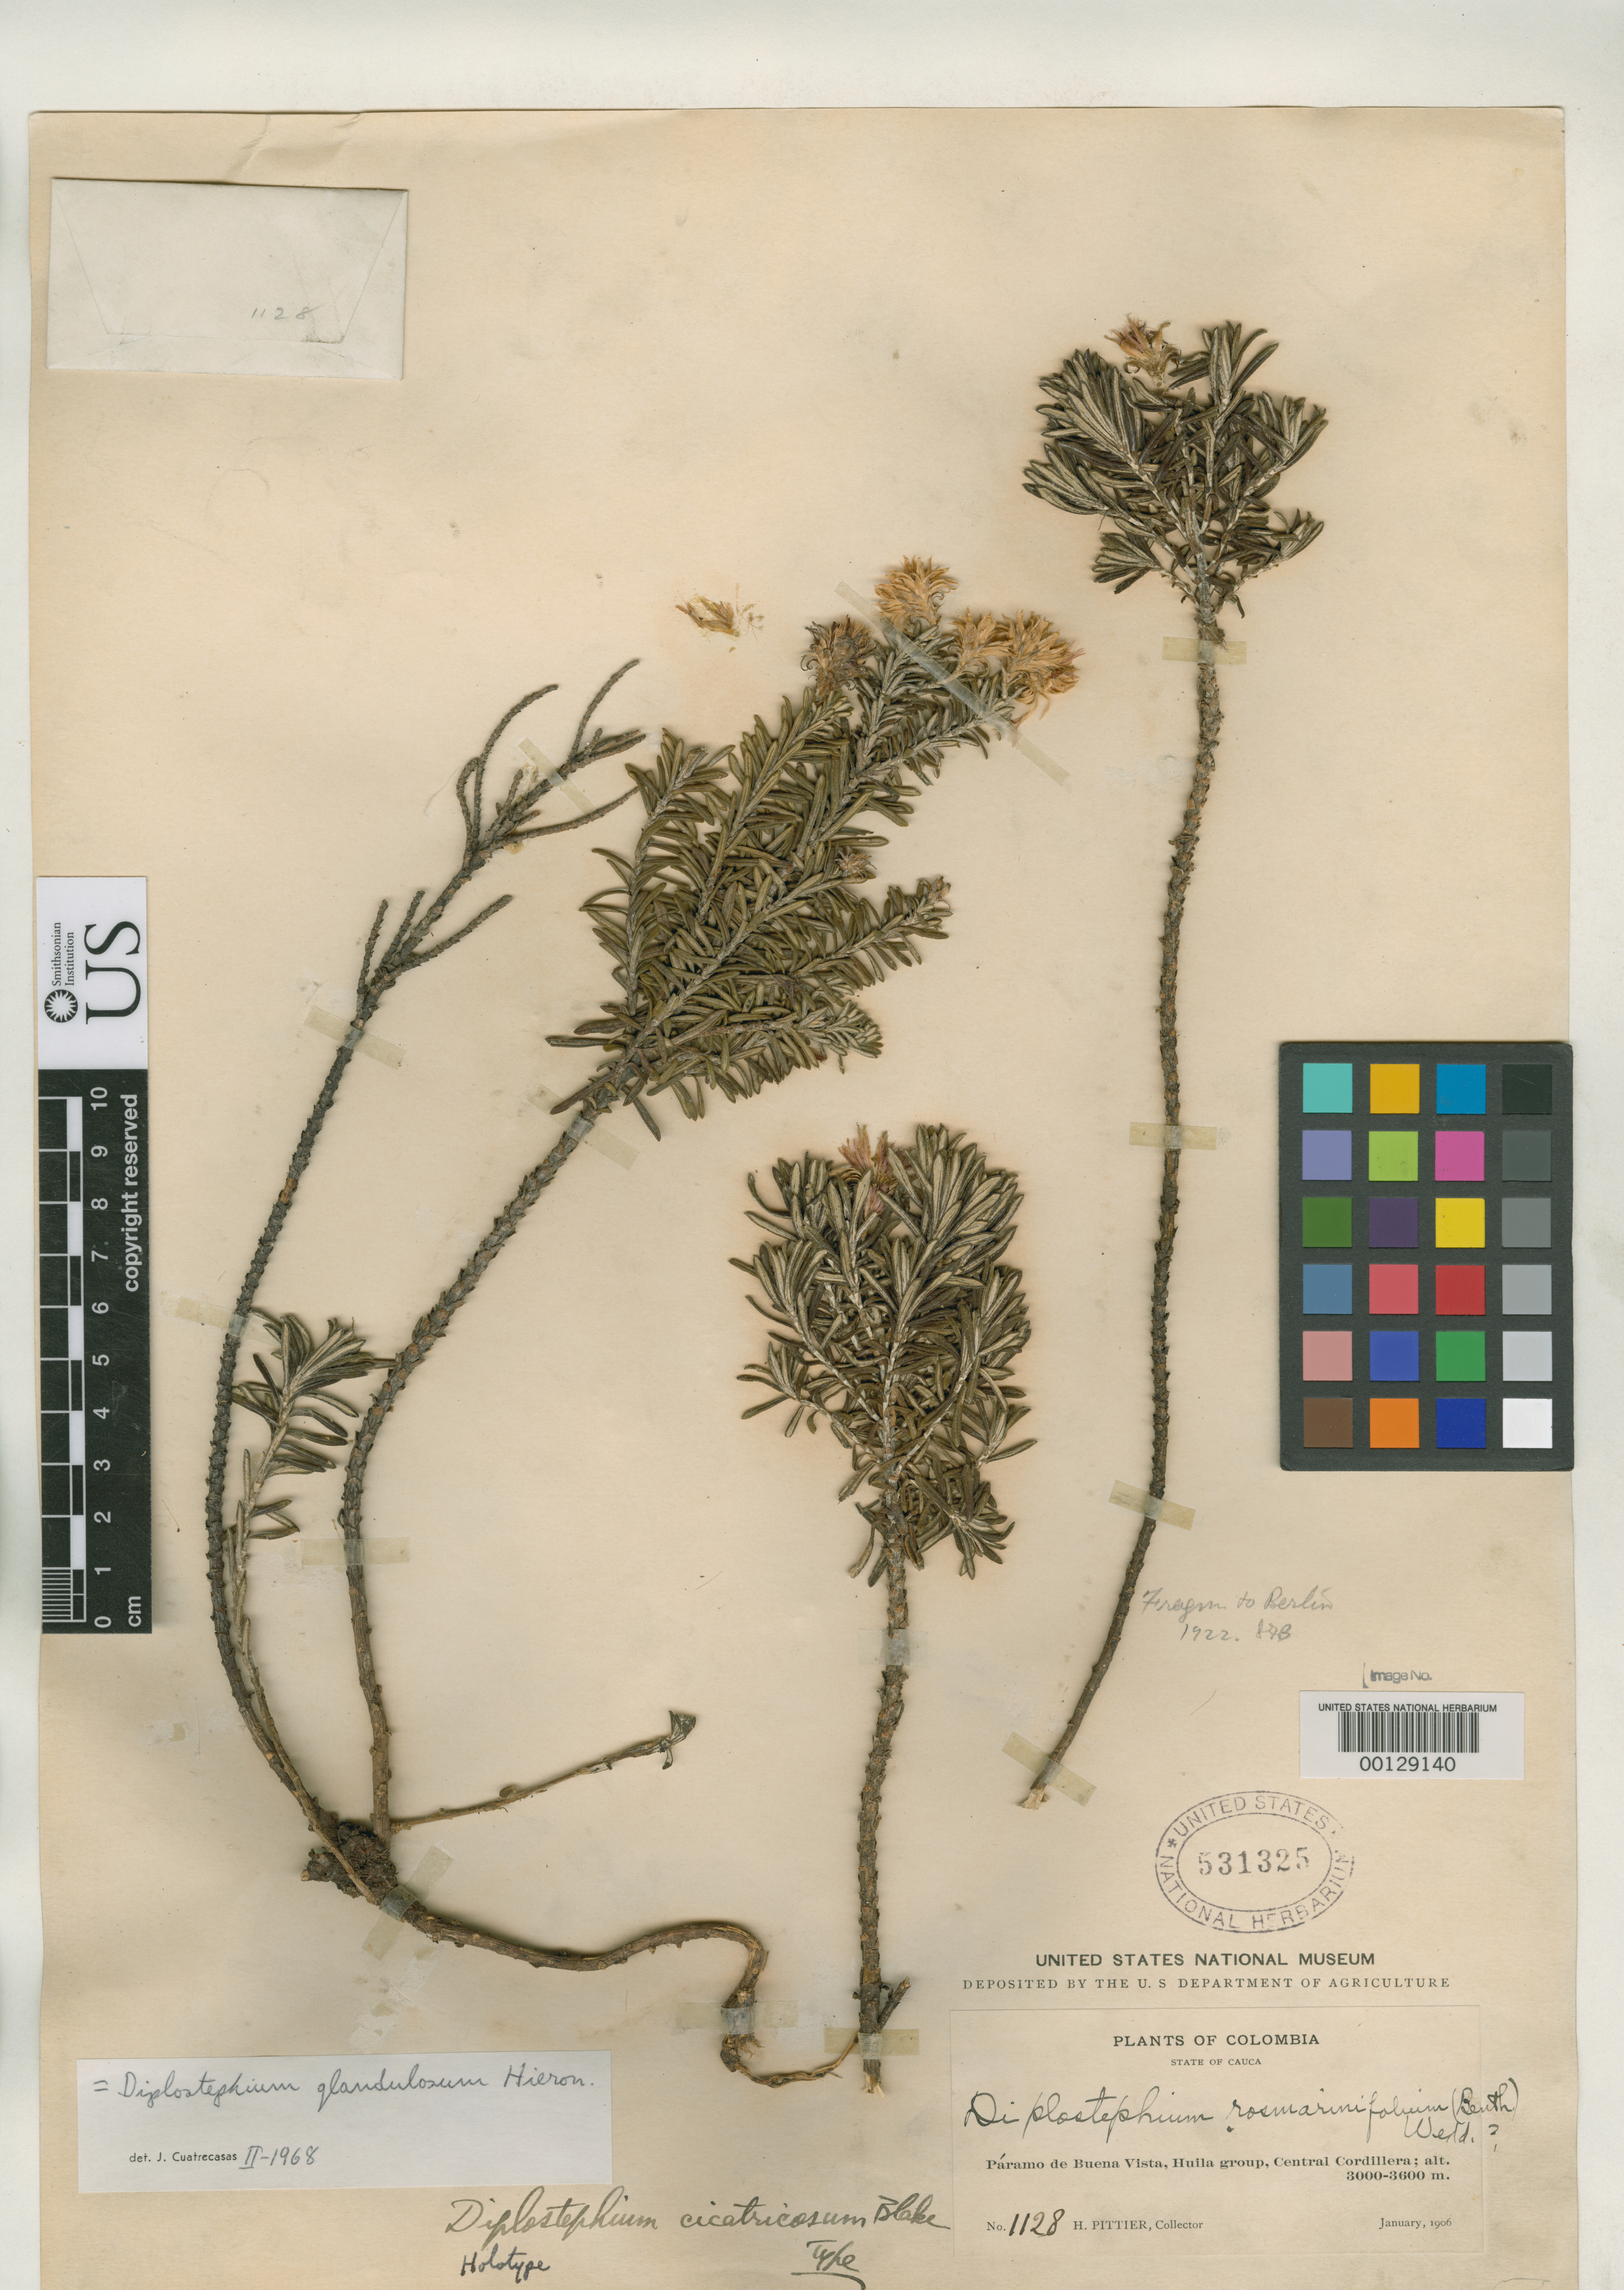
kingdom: Plantae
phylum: Tracheophyta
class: Magnoliopsida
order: Asterales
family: Asteraceae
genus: Diplostephium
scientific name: Diplostephium cicatricosum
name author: S.F. Blake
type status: Holotype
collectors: H. F. Pittier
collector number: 1128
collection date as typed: Jan 1906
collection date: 1906-01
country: Colombia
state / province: Cauca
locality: Páramo de Buena Vista, Huila Group, Central Cordillera.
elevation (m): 3000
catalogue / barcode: US 531325